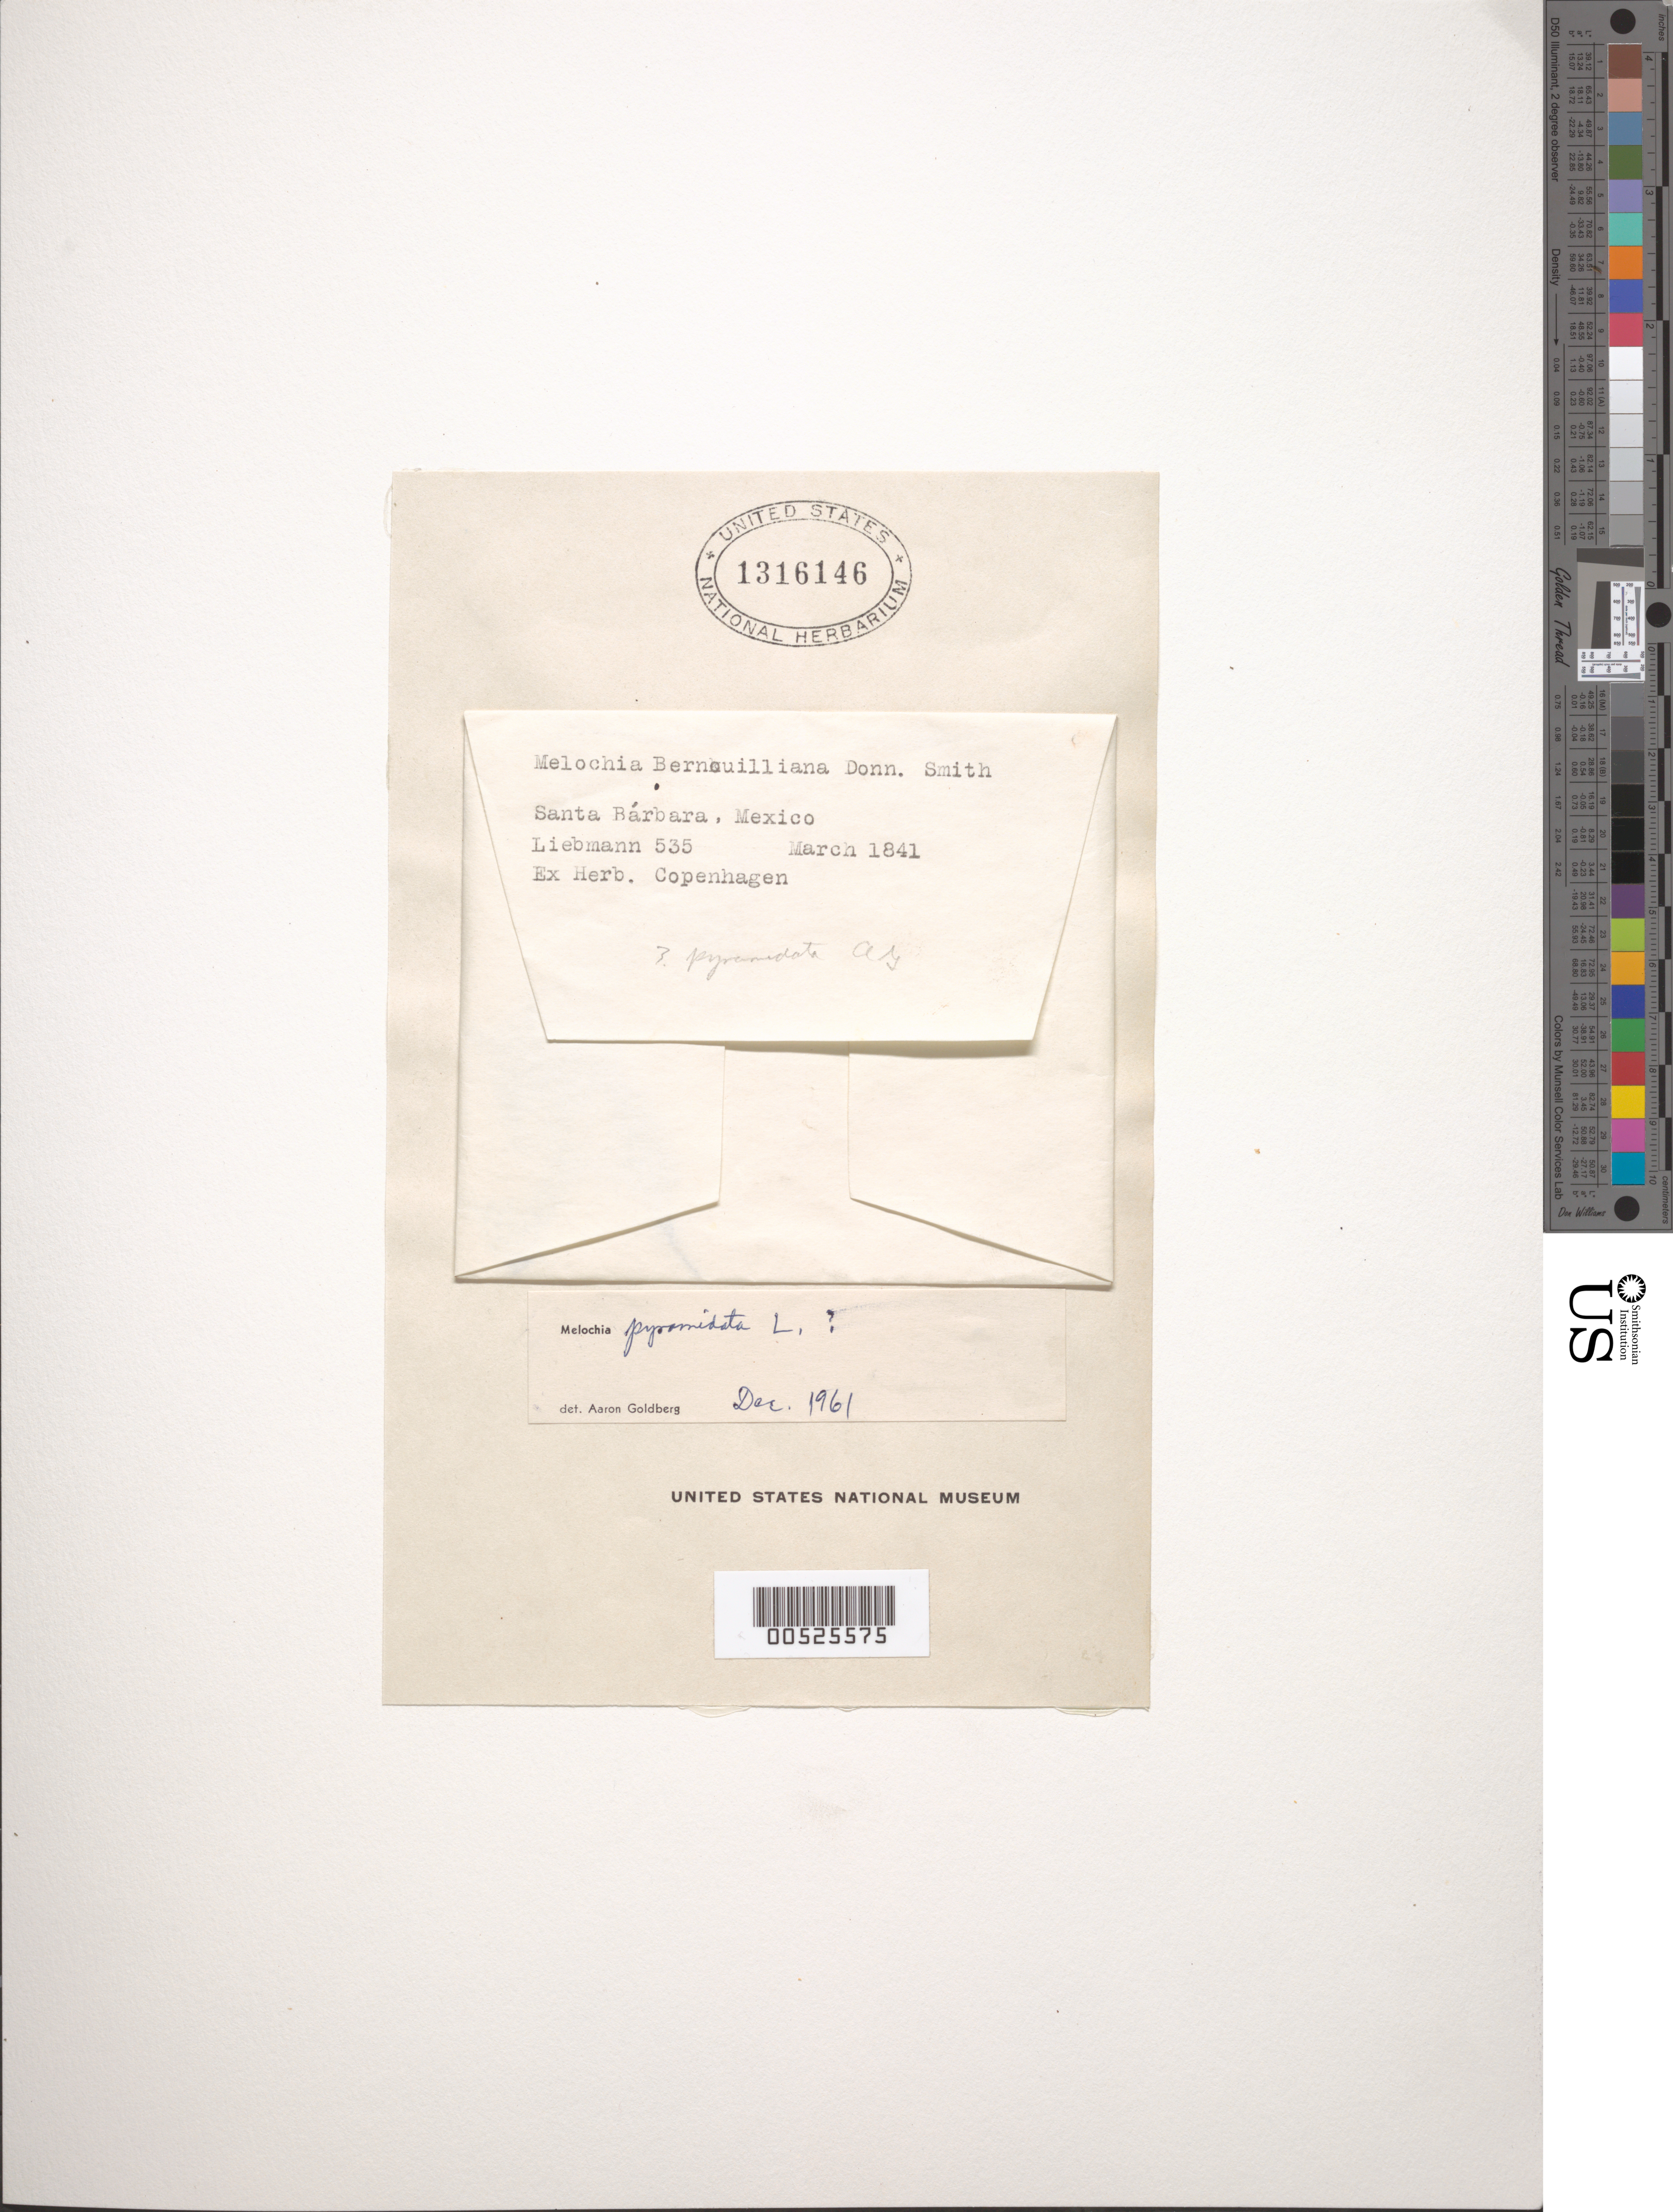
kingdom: Plantae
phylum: Tracheophyta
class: Magnoliopsida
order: Malvales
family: Malvaceae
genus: Melochia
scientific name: Melochia pyramidata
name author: L.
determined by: Goldberg, Aaron, (US), NMNH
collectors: F. M. Liebmann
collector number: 535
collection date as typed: Mar 1841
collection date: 1841-03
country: Mexico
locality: Santa Bárbara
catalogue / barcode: US 1316146